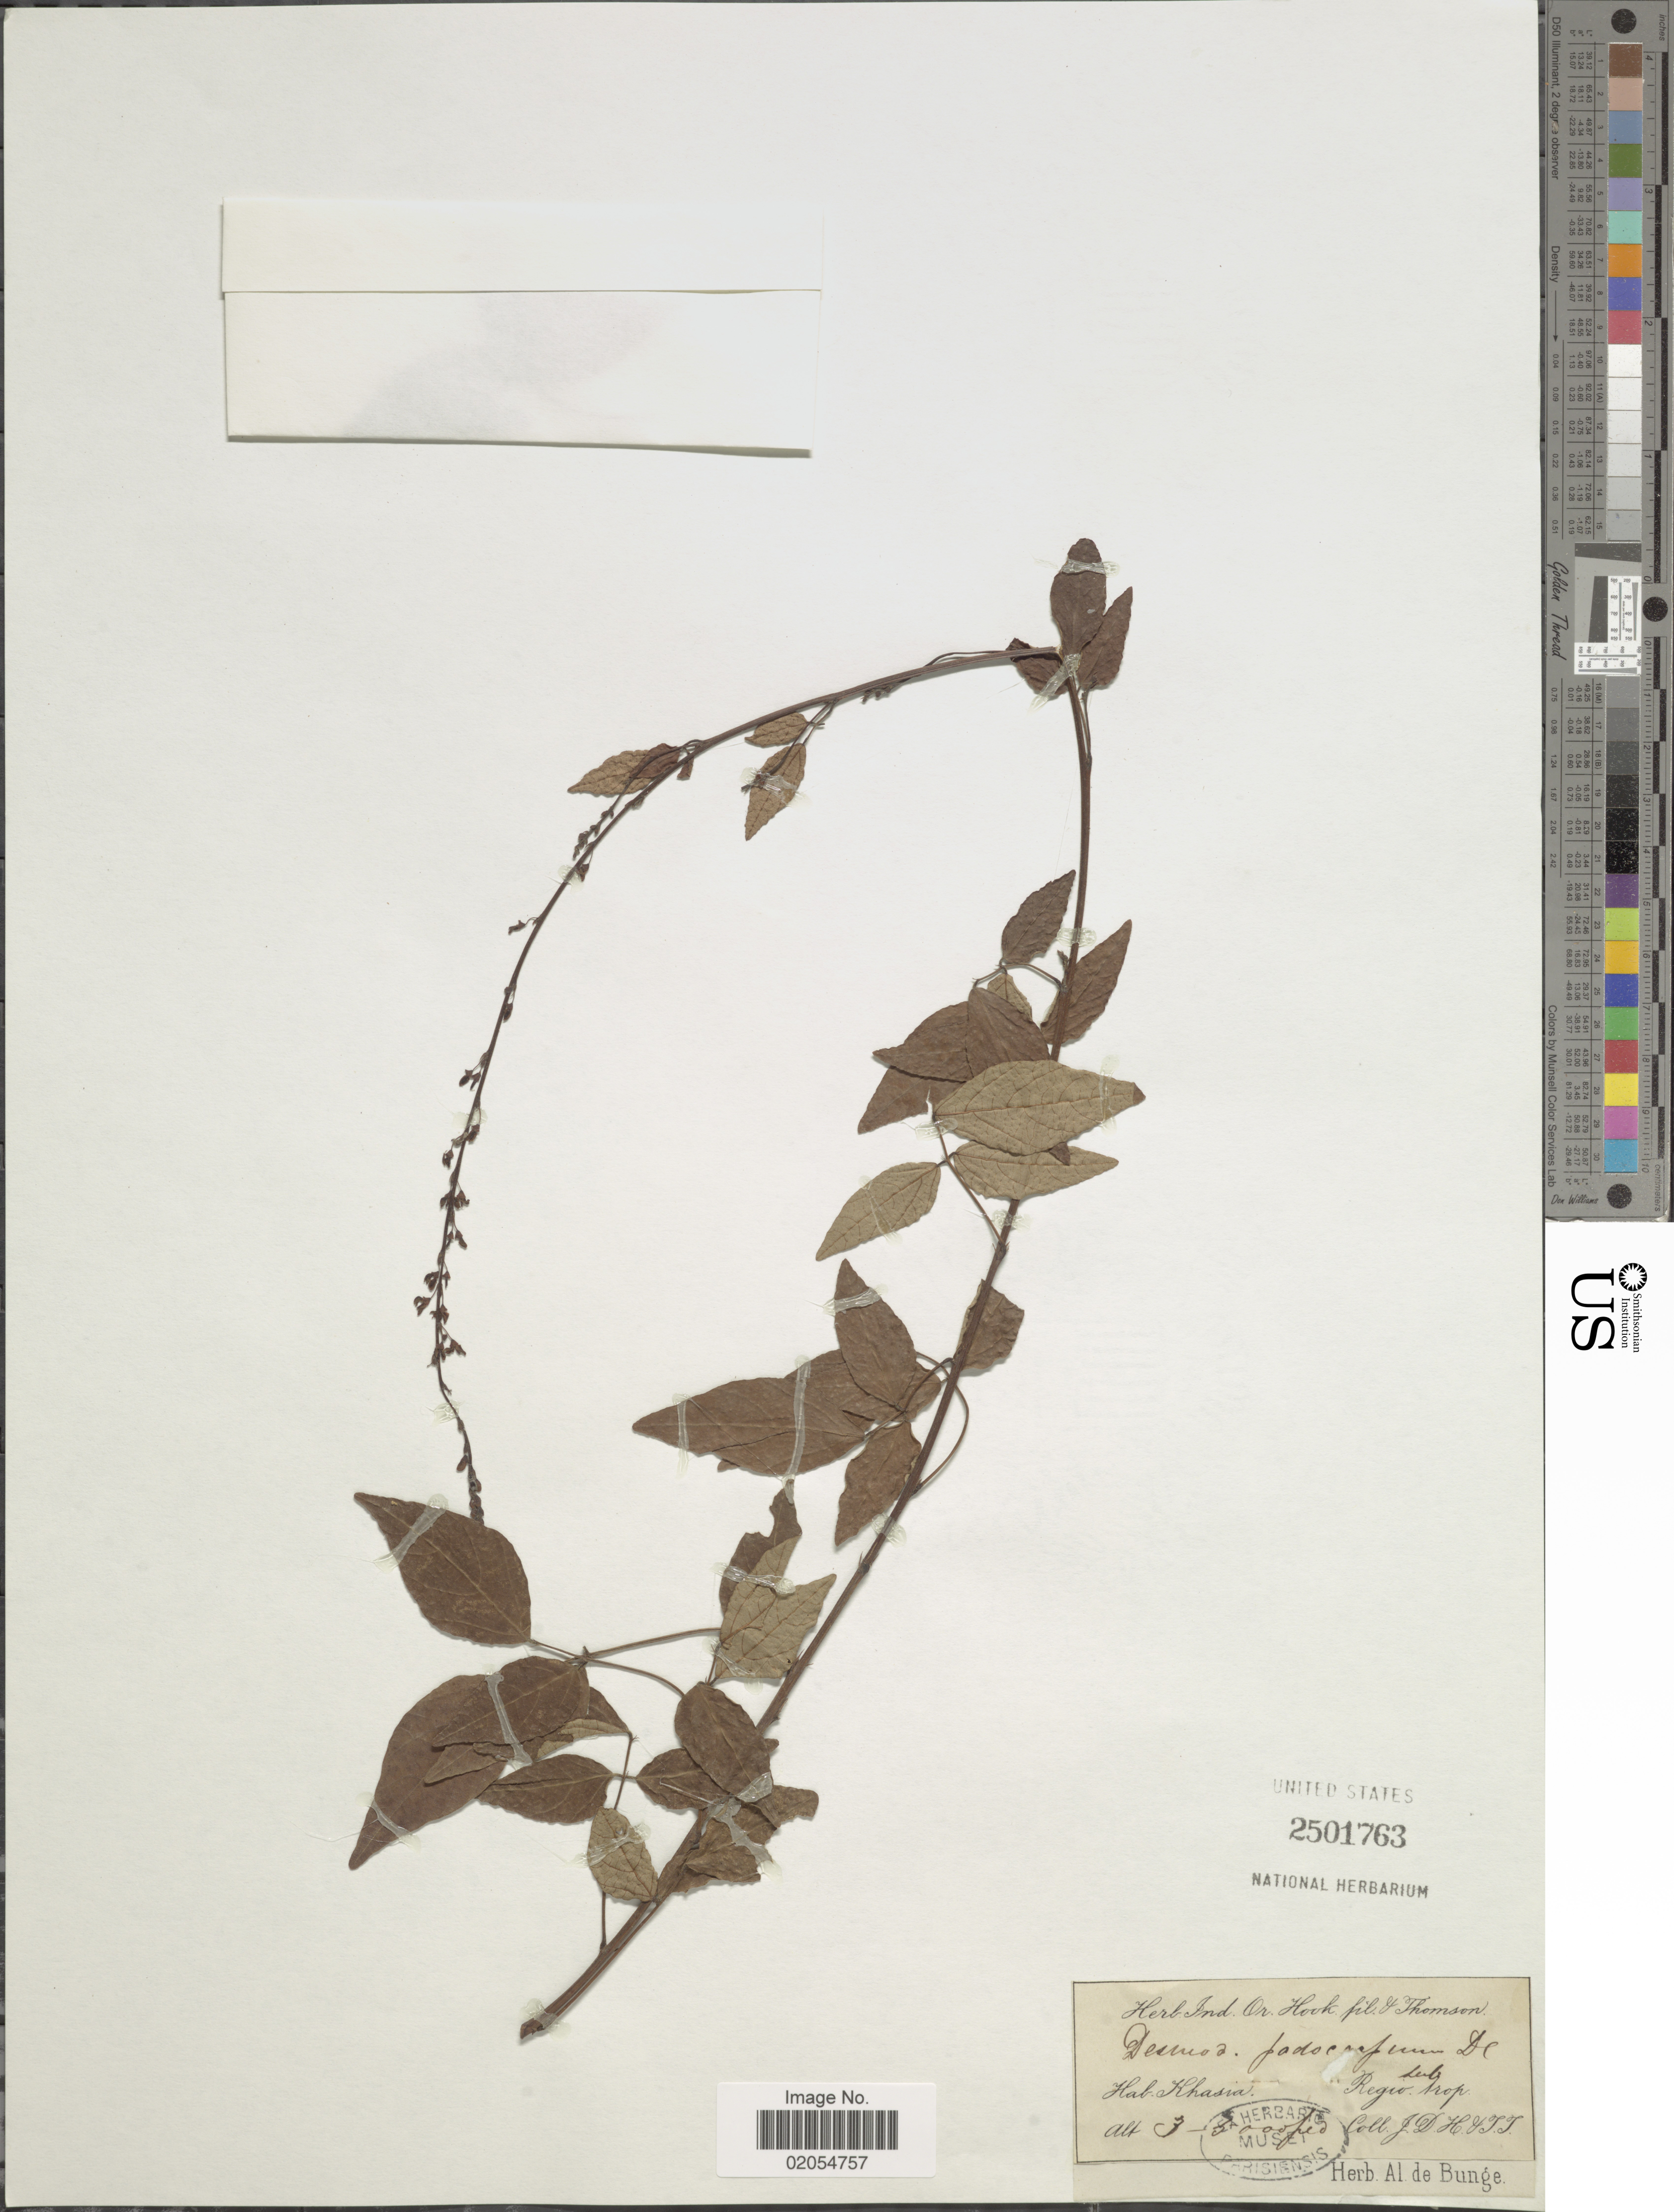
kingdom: Plantae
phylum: Tracheophyta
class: Magnoliopsida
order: Fabales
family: Fabaceae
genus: Hylodesmum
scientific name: Hylodesmum podocarpum subsp. oxyphyllum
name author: (DC.) H. Ohashi & R.R. Mill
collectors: J. D. Hooker & T. Thomson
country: India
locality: Khassia. Regio Trop.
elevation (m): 914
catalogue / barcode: US 2501763